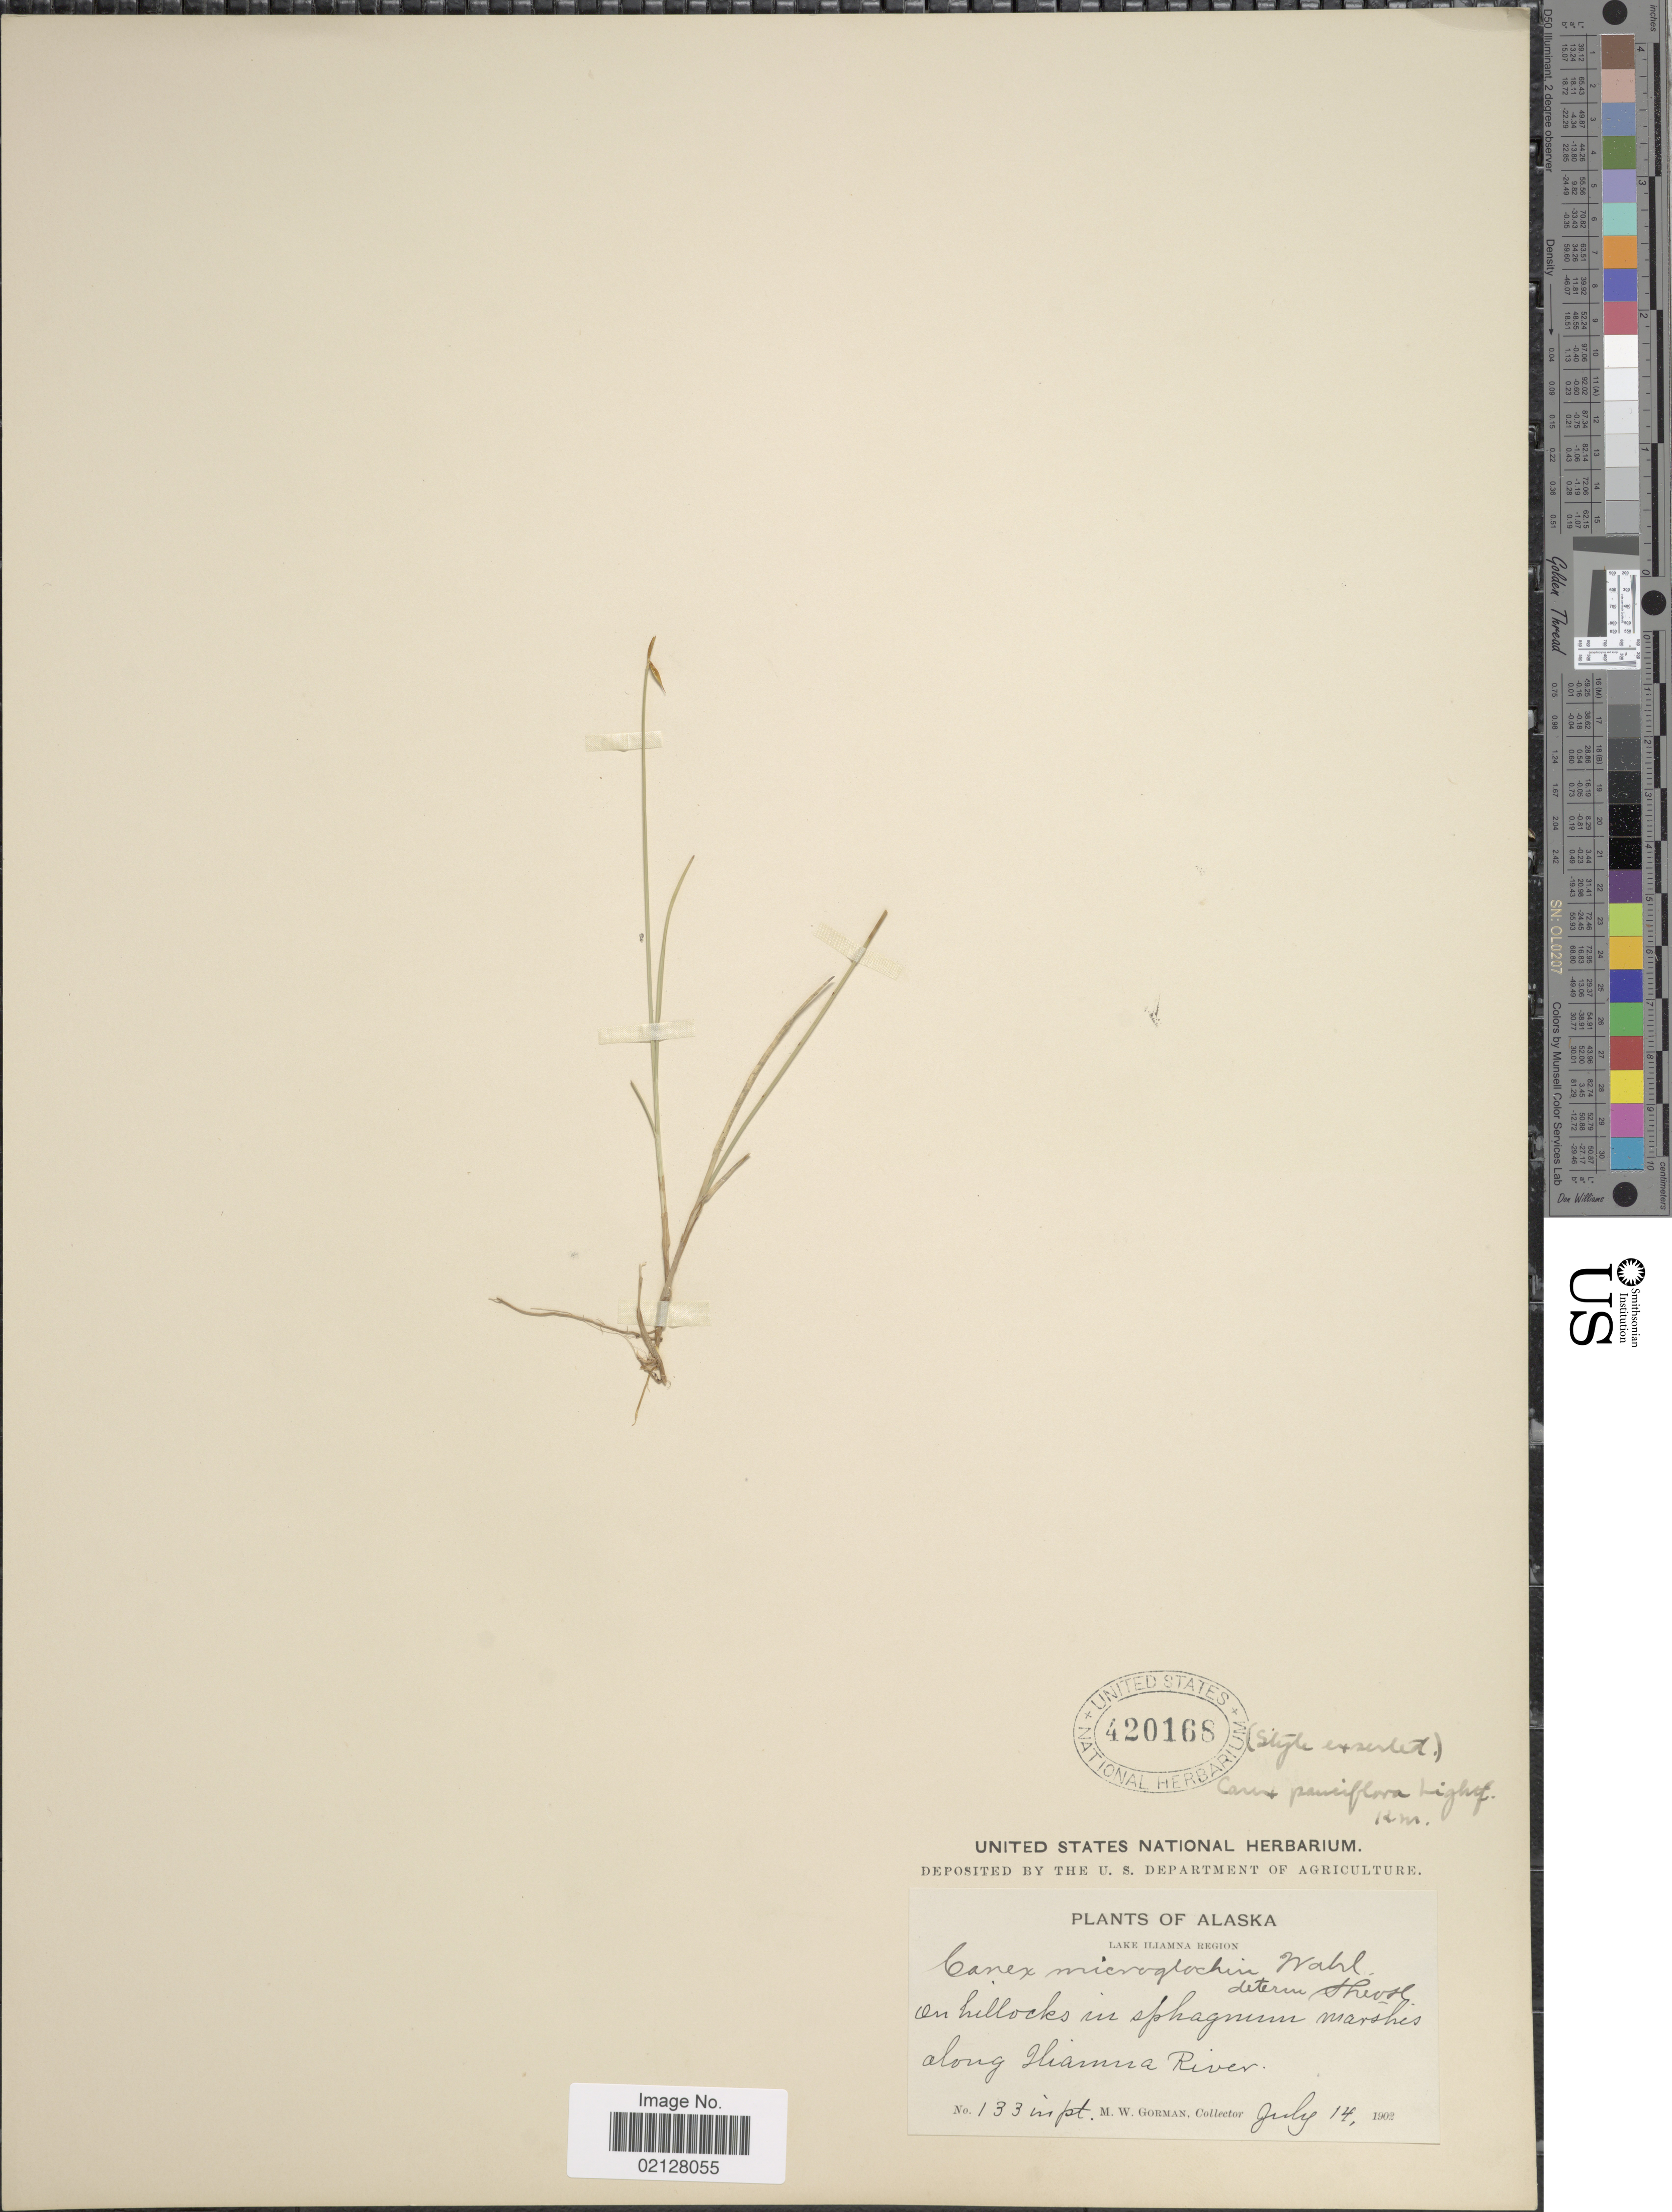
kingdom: Plantae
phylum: Tracheophyta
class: Liliopsida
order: Poales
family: Cyperaceae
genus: Carex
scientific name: Carex pauciflora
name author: Lightf.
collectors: M. W. Gorman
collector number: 133?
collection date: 1902-07-14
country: United States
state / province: Alaska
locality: Lake Iliamna Region, along Iliamna River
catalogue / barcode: US 420168